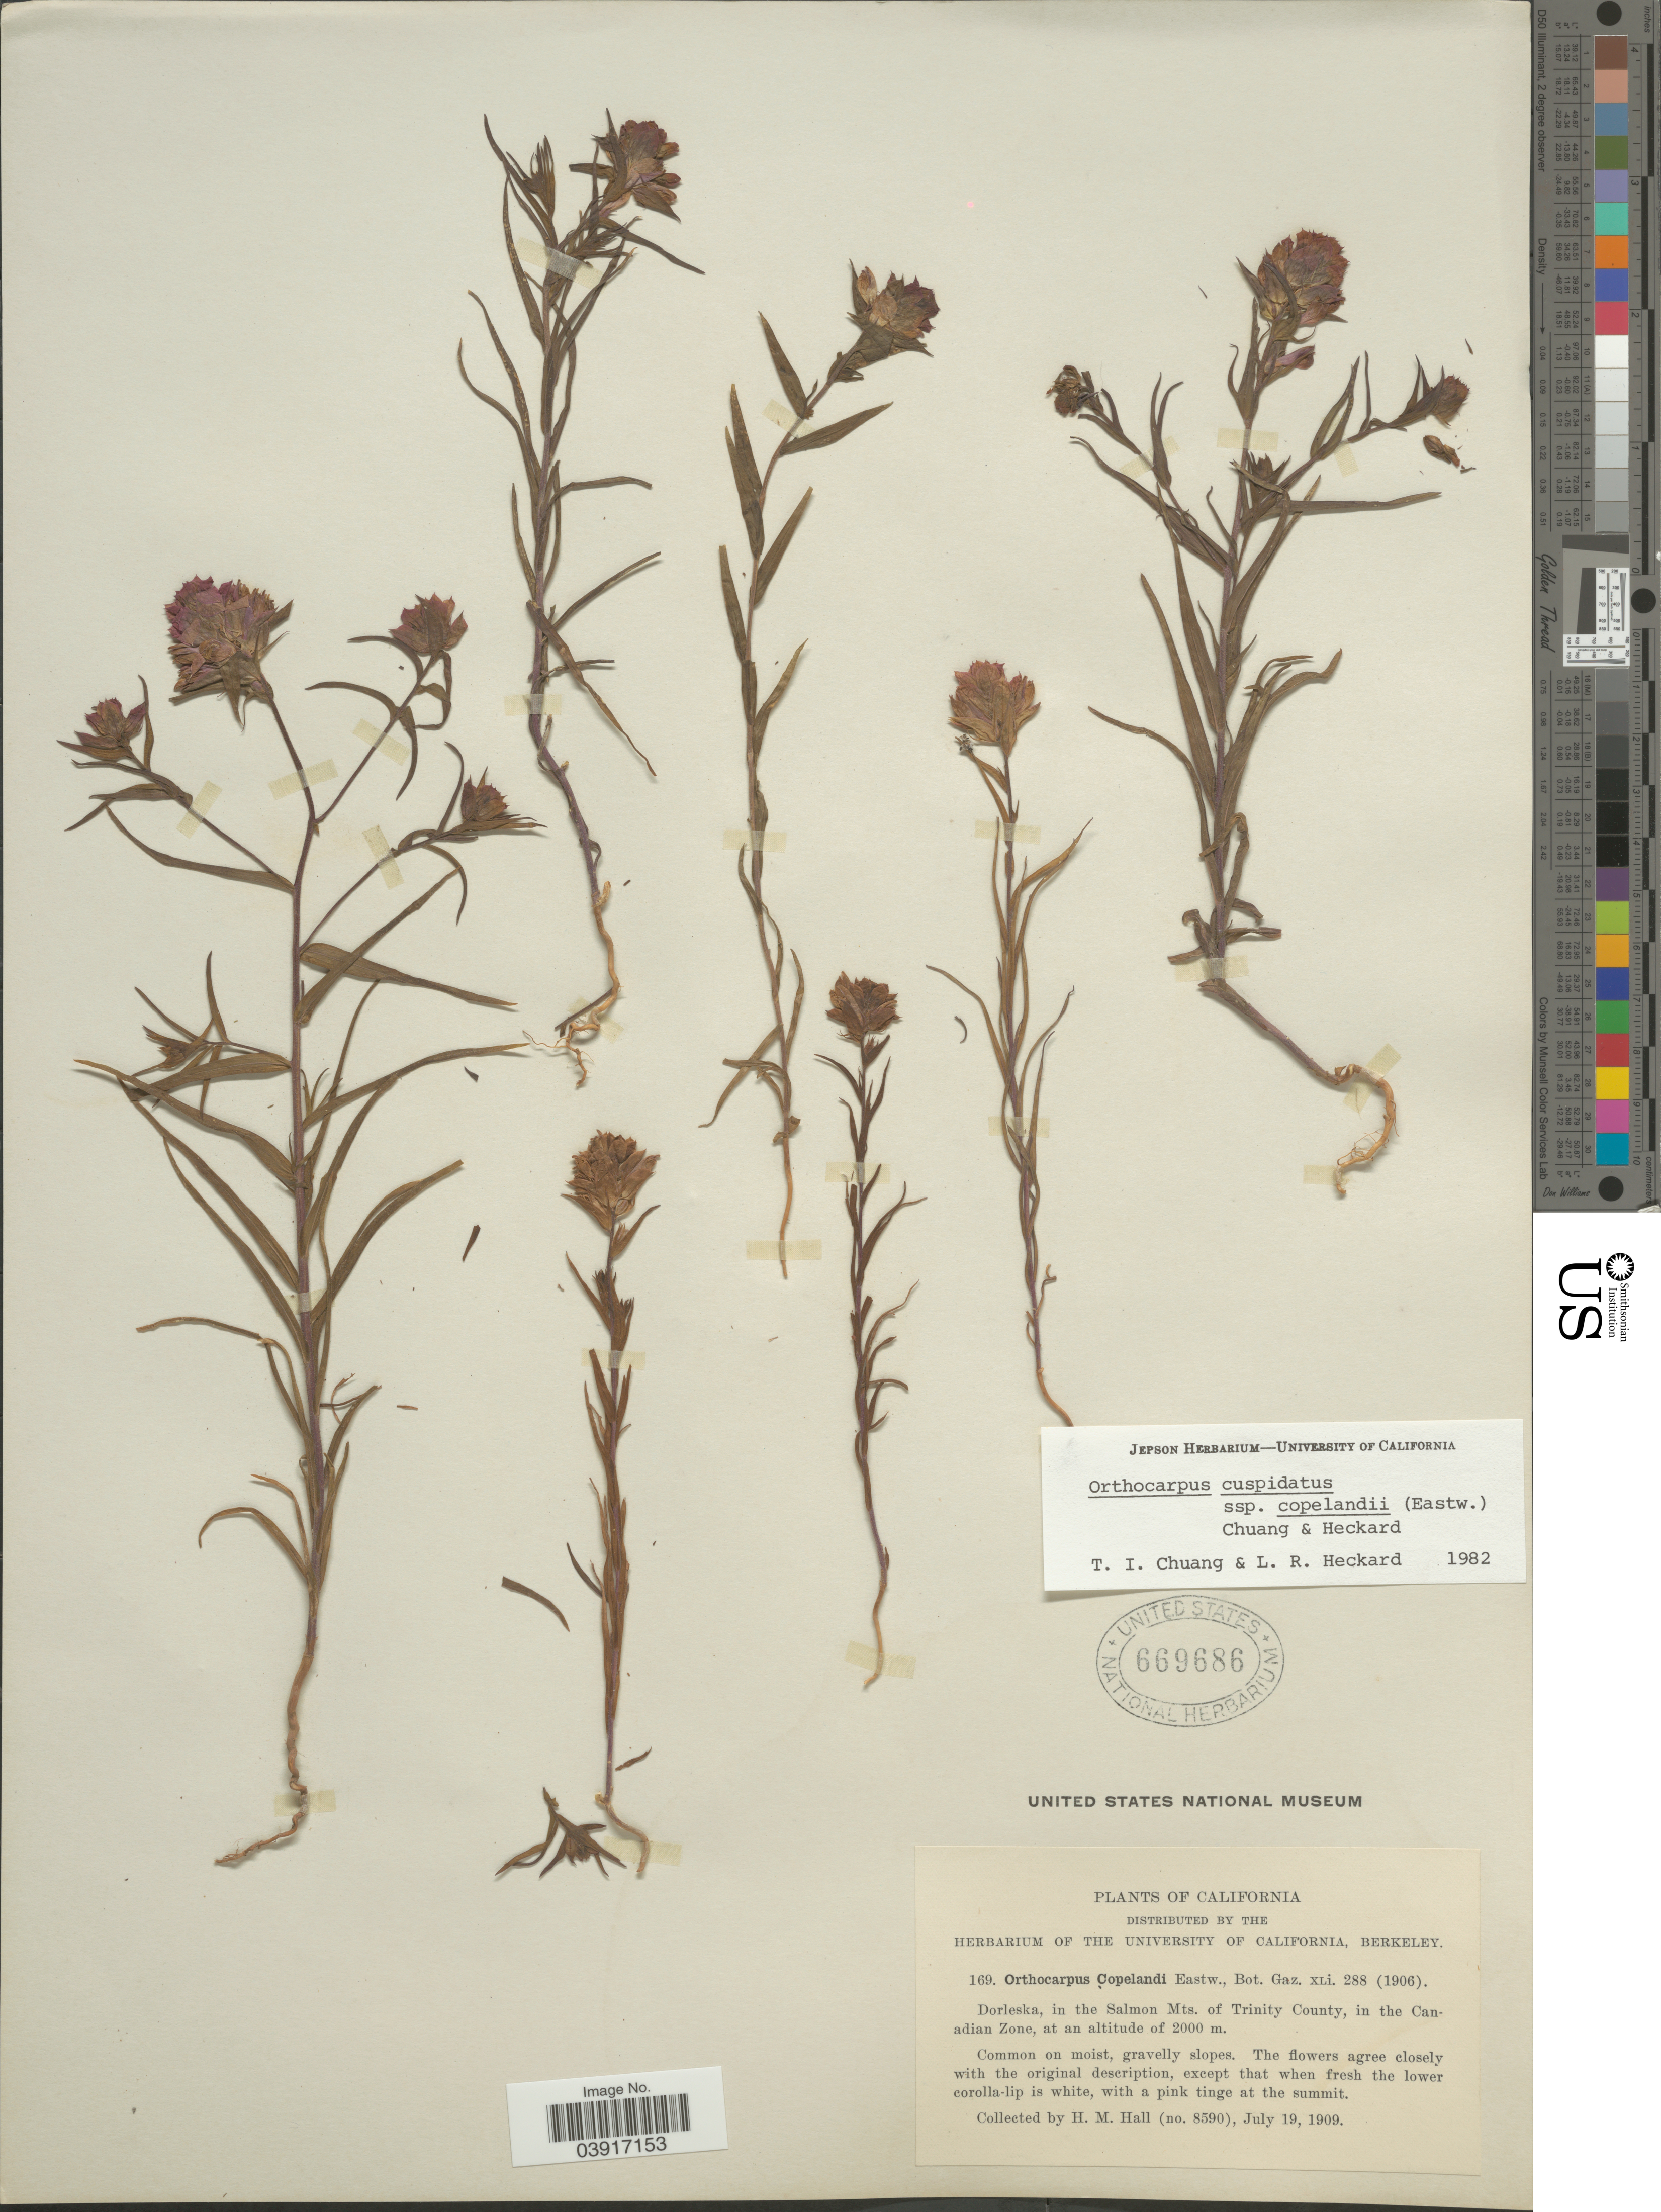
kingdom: Plantae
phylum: Tracheophyta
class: Magnoliopsida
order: Lamiales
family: Orobanchaceae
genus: Orthocarpus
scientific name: Orthocarpus cuspidatus subsp. copelandii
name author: (Eastw.) T.I. Chuang & Heckard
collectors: H. M. Hall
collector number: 8590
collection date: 1909-07-19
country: United States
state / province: California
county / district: Trinity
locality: Dorleska, in the Salmon Mts. of Trinity County, in the Canadian Zone.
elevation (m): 2000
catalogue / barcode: US 669686